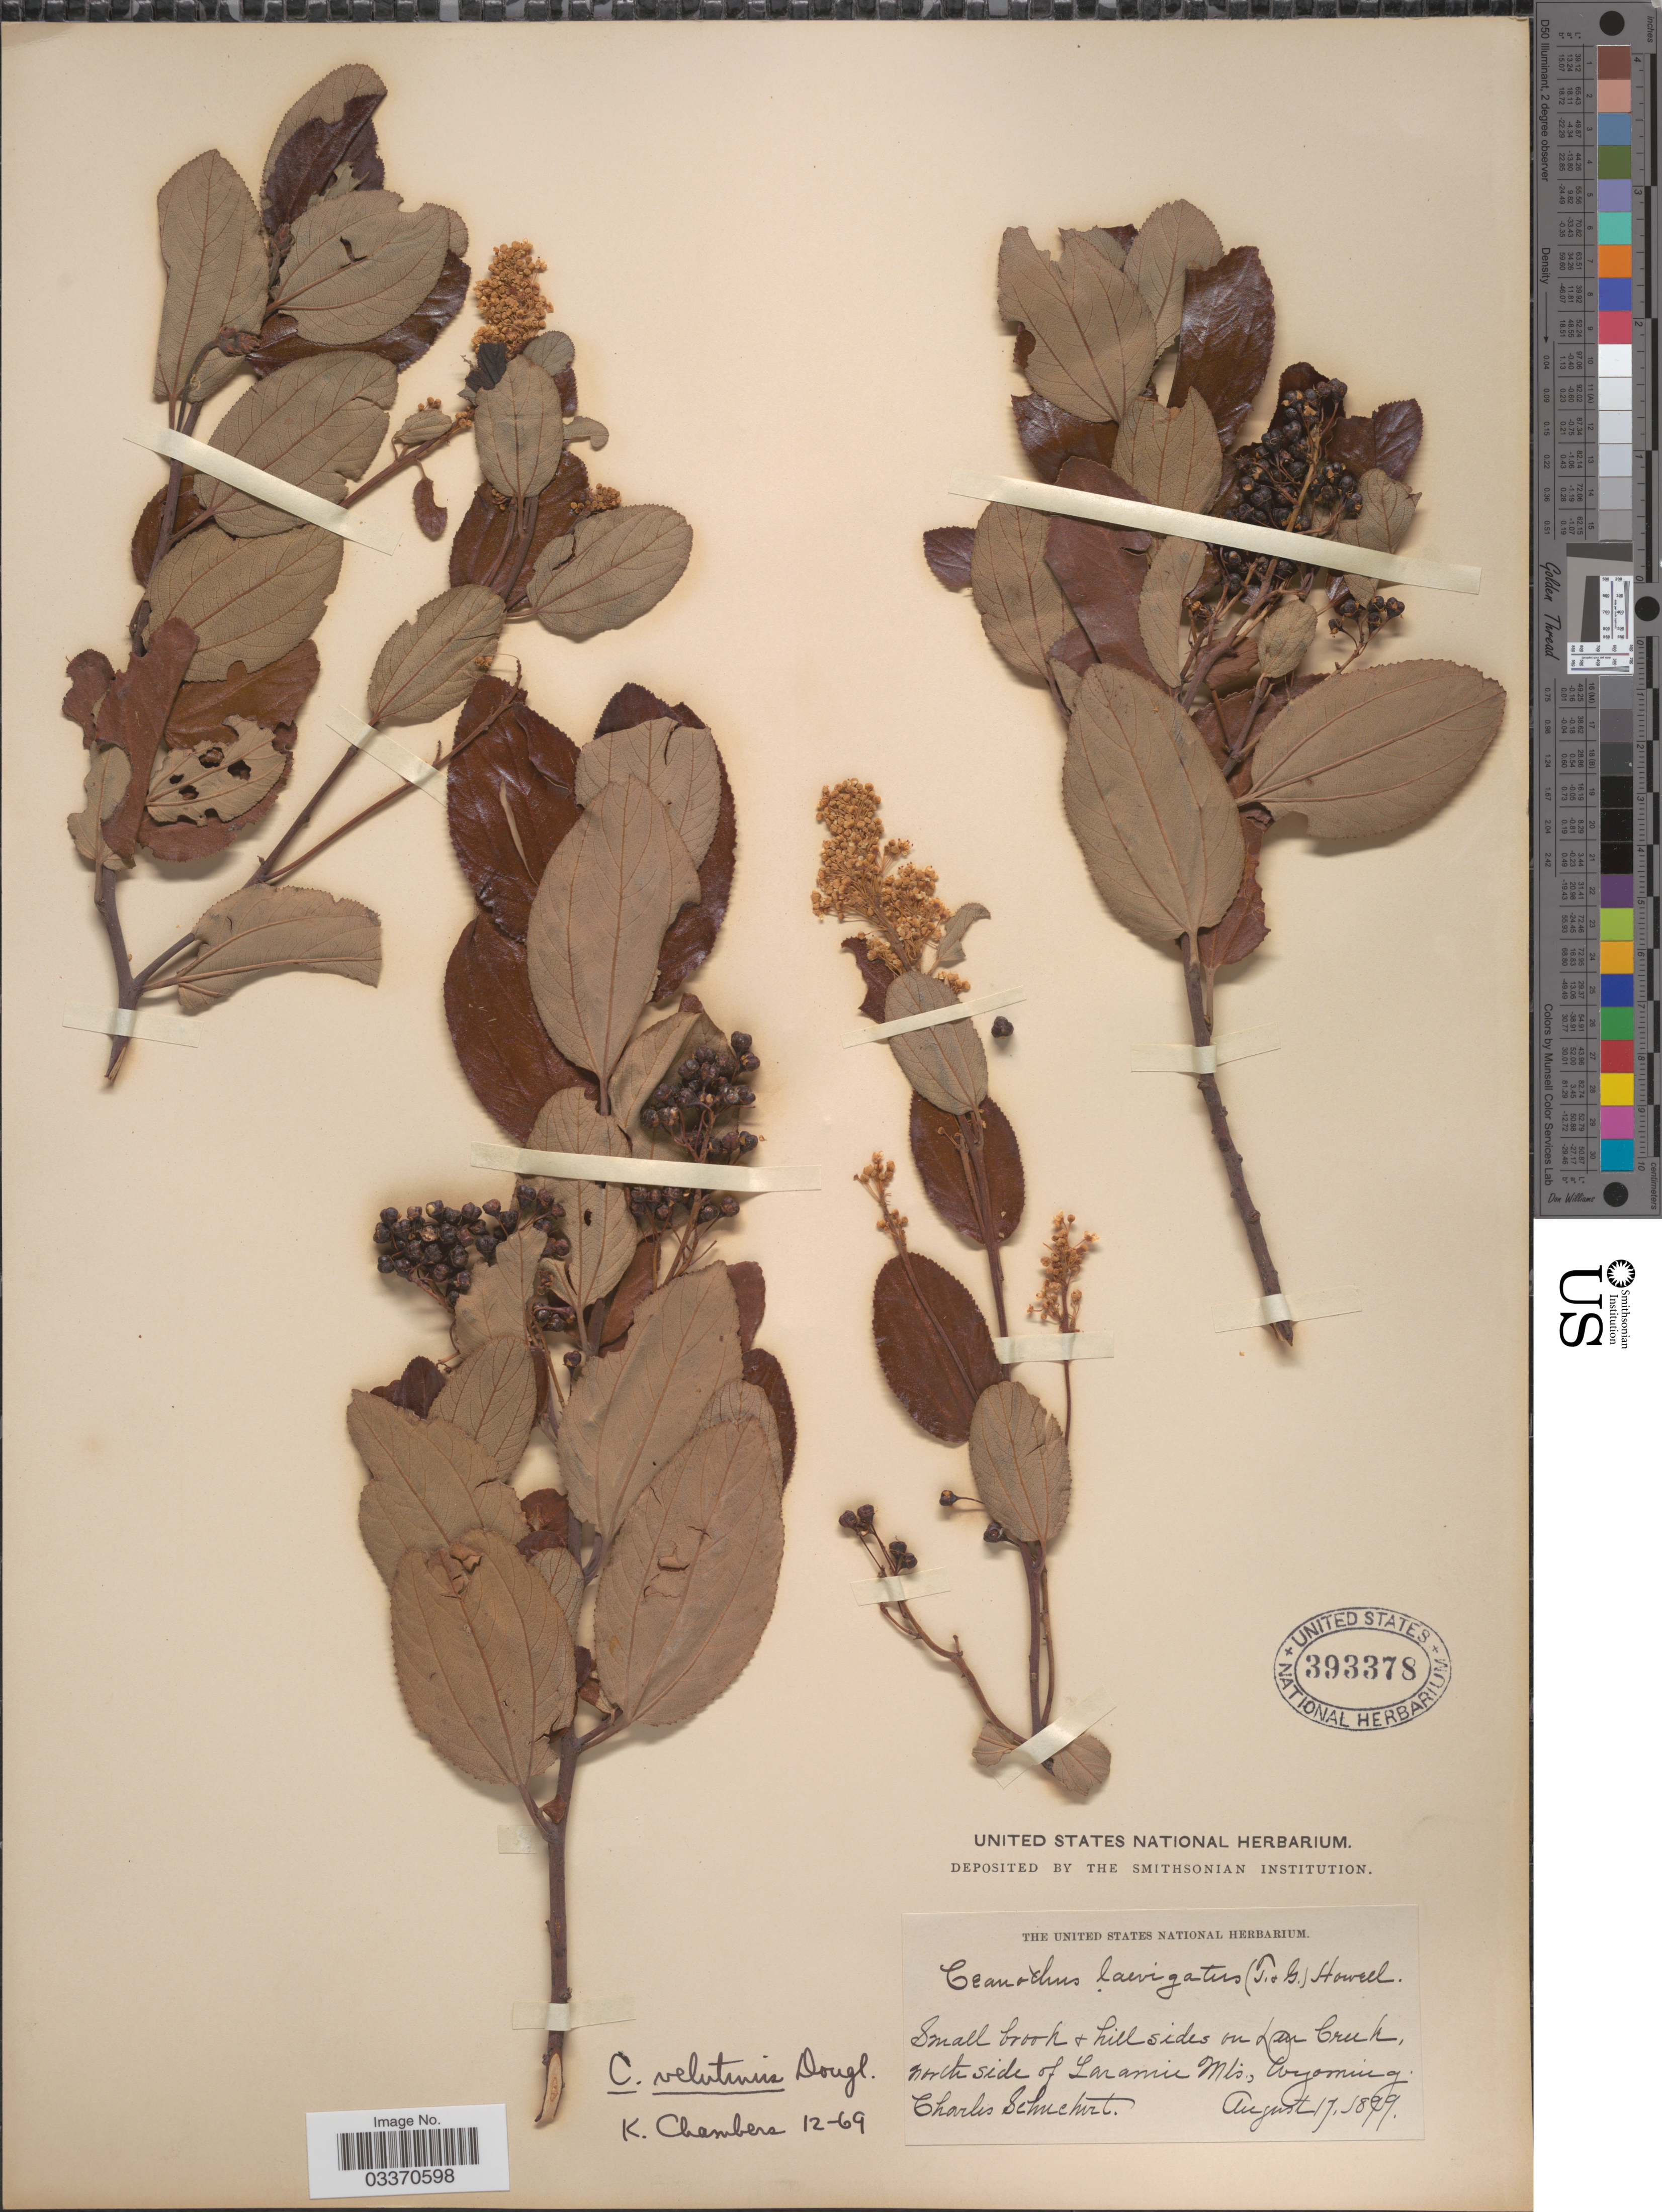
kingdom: Plantae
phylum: Tracheophyta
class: Magnoliopsida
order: Rosales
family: Rhamnaceae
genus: Ceanothus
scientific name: Ceanothus velutinus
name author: Douglas ex Hook.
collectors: C. Schuchert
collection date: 1899-08-17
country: United States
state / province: Wyoming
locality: Small brook & hillsides on Deer Creek, north side of Laramie Mts.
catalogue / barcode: US 393378